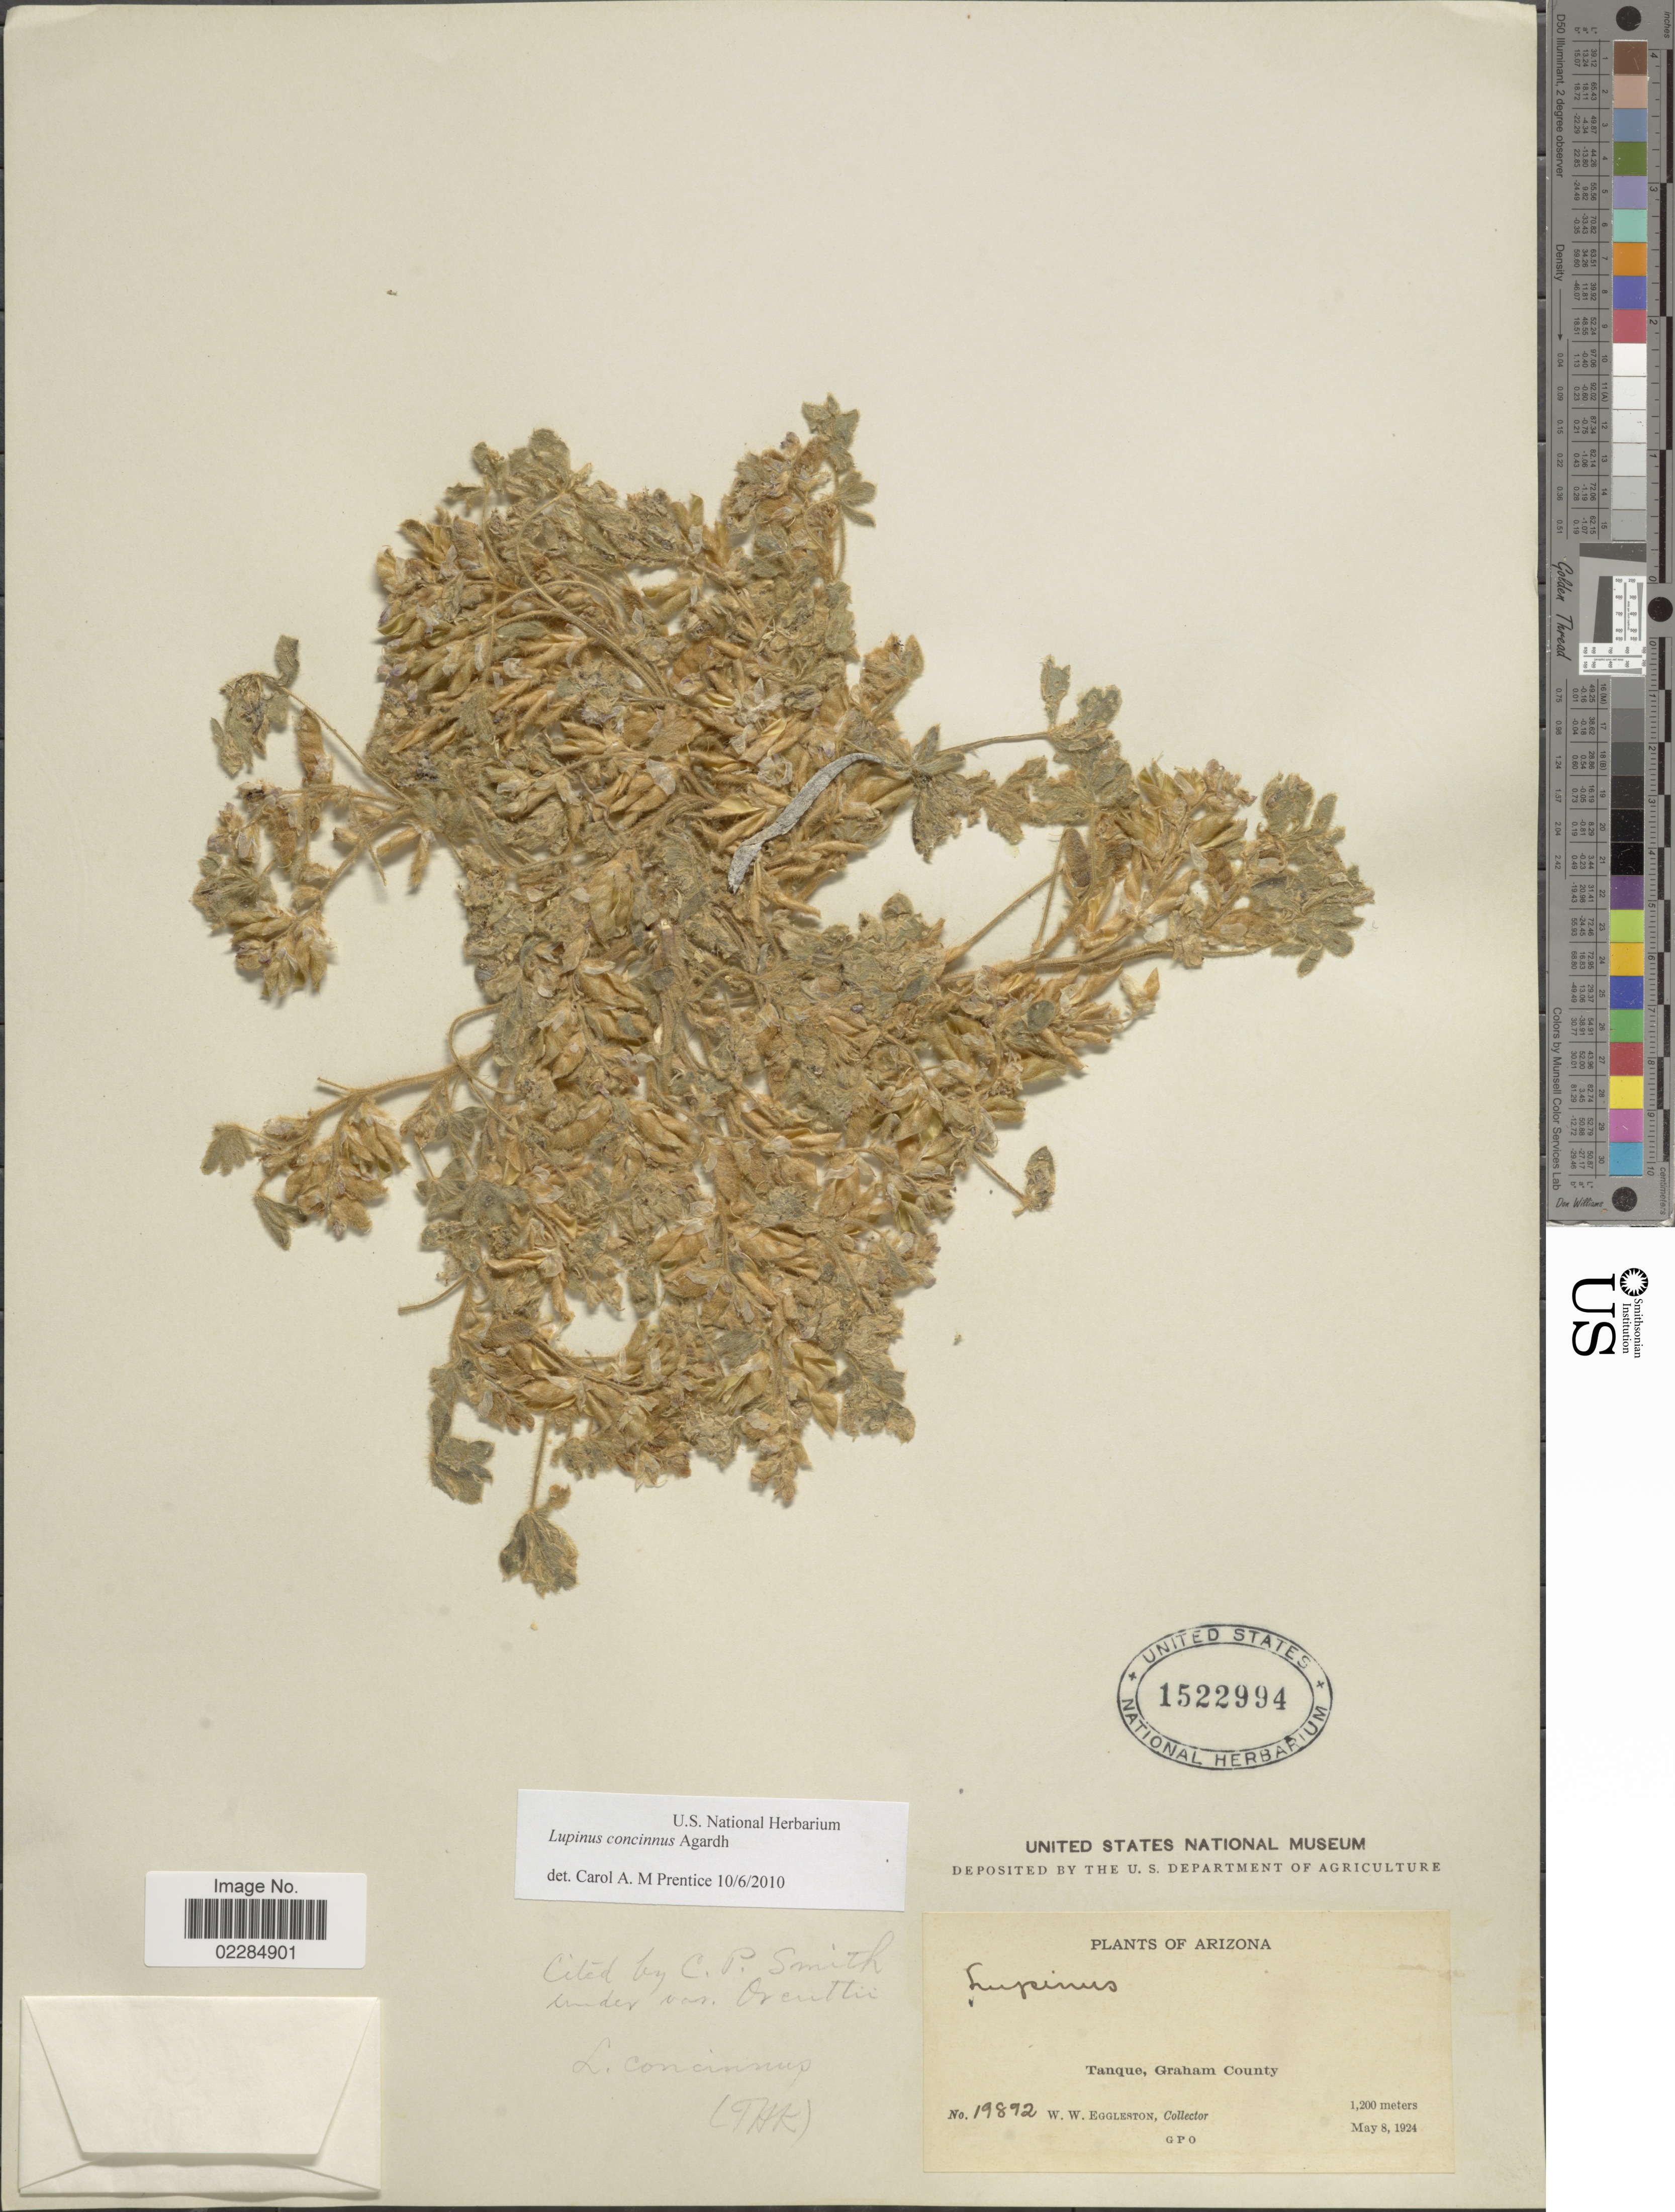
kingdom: Plantae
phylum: Tracheophyta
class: Magnoliopsida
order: Fabales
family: Fabaceae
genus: Lupinus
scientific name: Lupinus concinnus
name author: J. Agardh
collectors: W. W. Eggleston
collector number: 19892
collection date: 1924-03-08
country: United States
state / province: Arizona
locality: Tanque, Graham County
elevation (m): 1200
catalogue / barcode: US 1522994